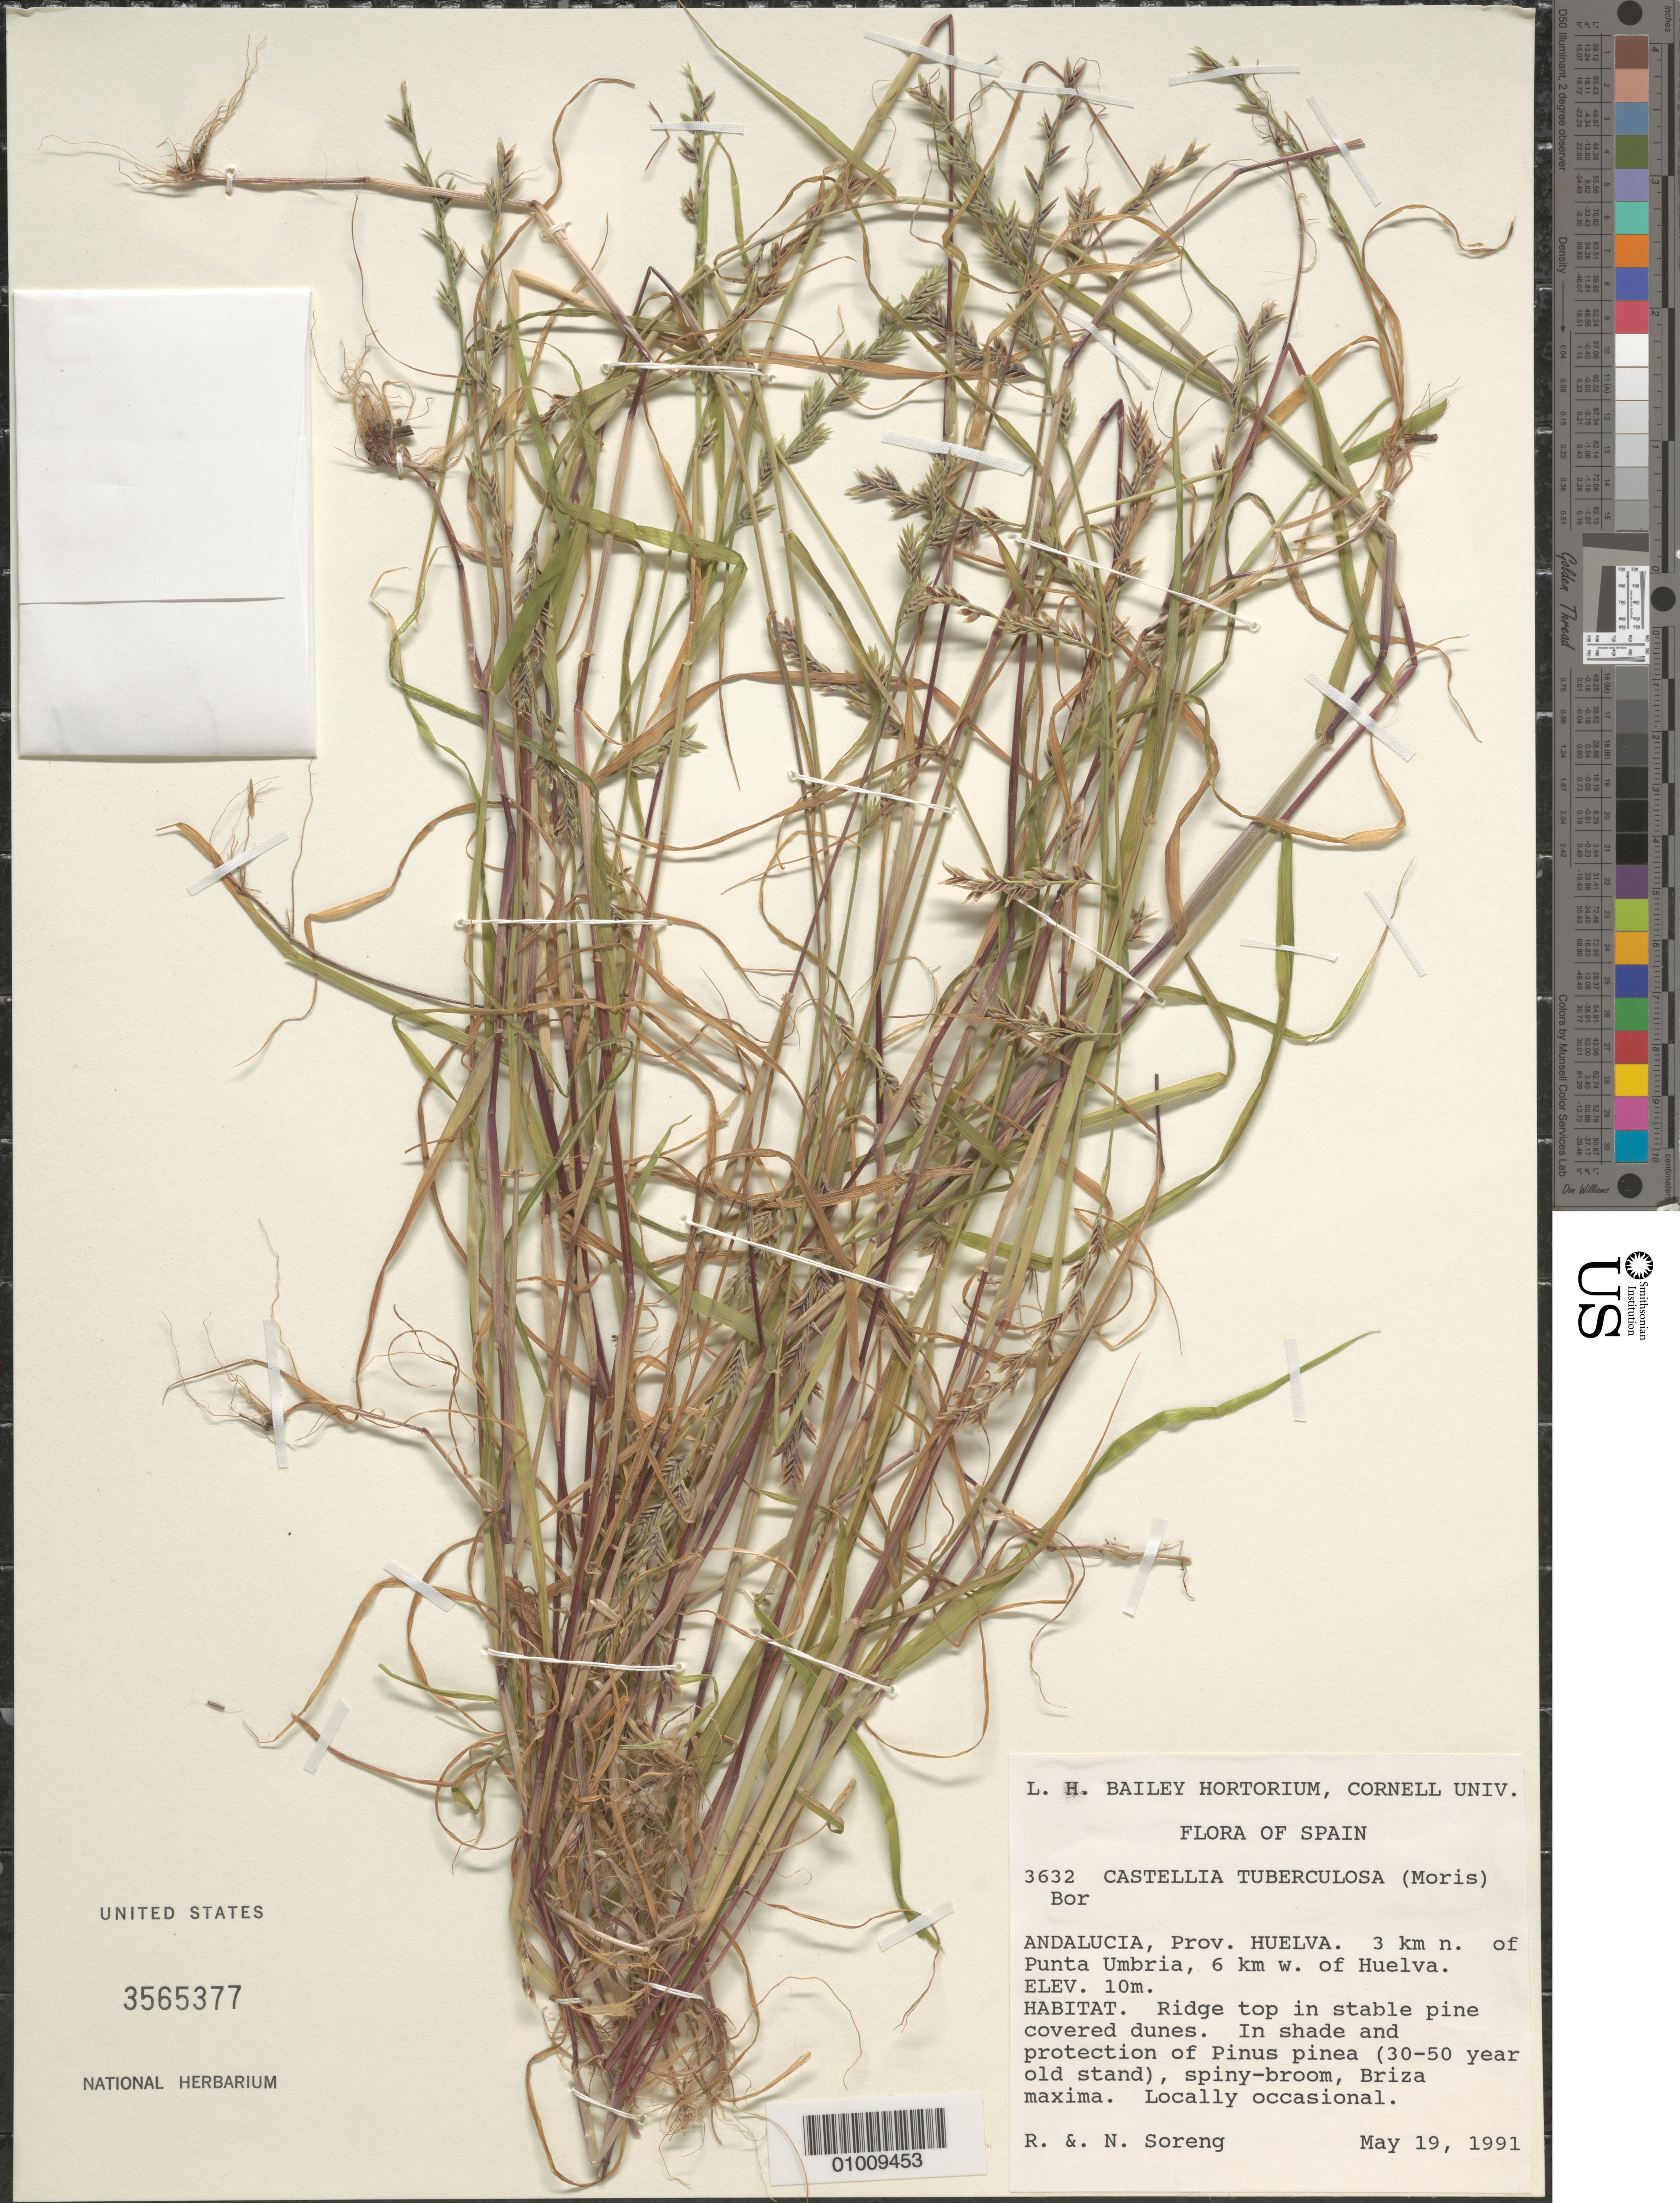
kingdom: Plantae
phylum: Tracheophyta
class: Liliopsida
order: Poales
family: Poaceae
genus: Castellia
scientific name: Castellia tuberculosa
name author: (Moris) Bor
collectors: R. J. Soreng & N. L. Soreng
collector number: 3632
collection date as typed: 19 May 1991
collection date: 1991-05-19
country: Spain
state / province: Andalucia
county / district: Huelva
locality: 3 km N of Punta Umbria, 6 km W of Huelva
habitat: Ridge top in stable pine covered dunes. In shade and protection of Pinus pinea, spiny-broom, Briza maxima. Occasional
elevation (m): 10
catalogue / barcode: US 3565377